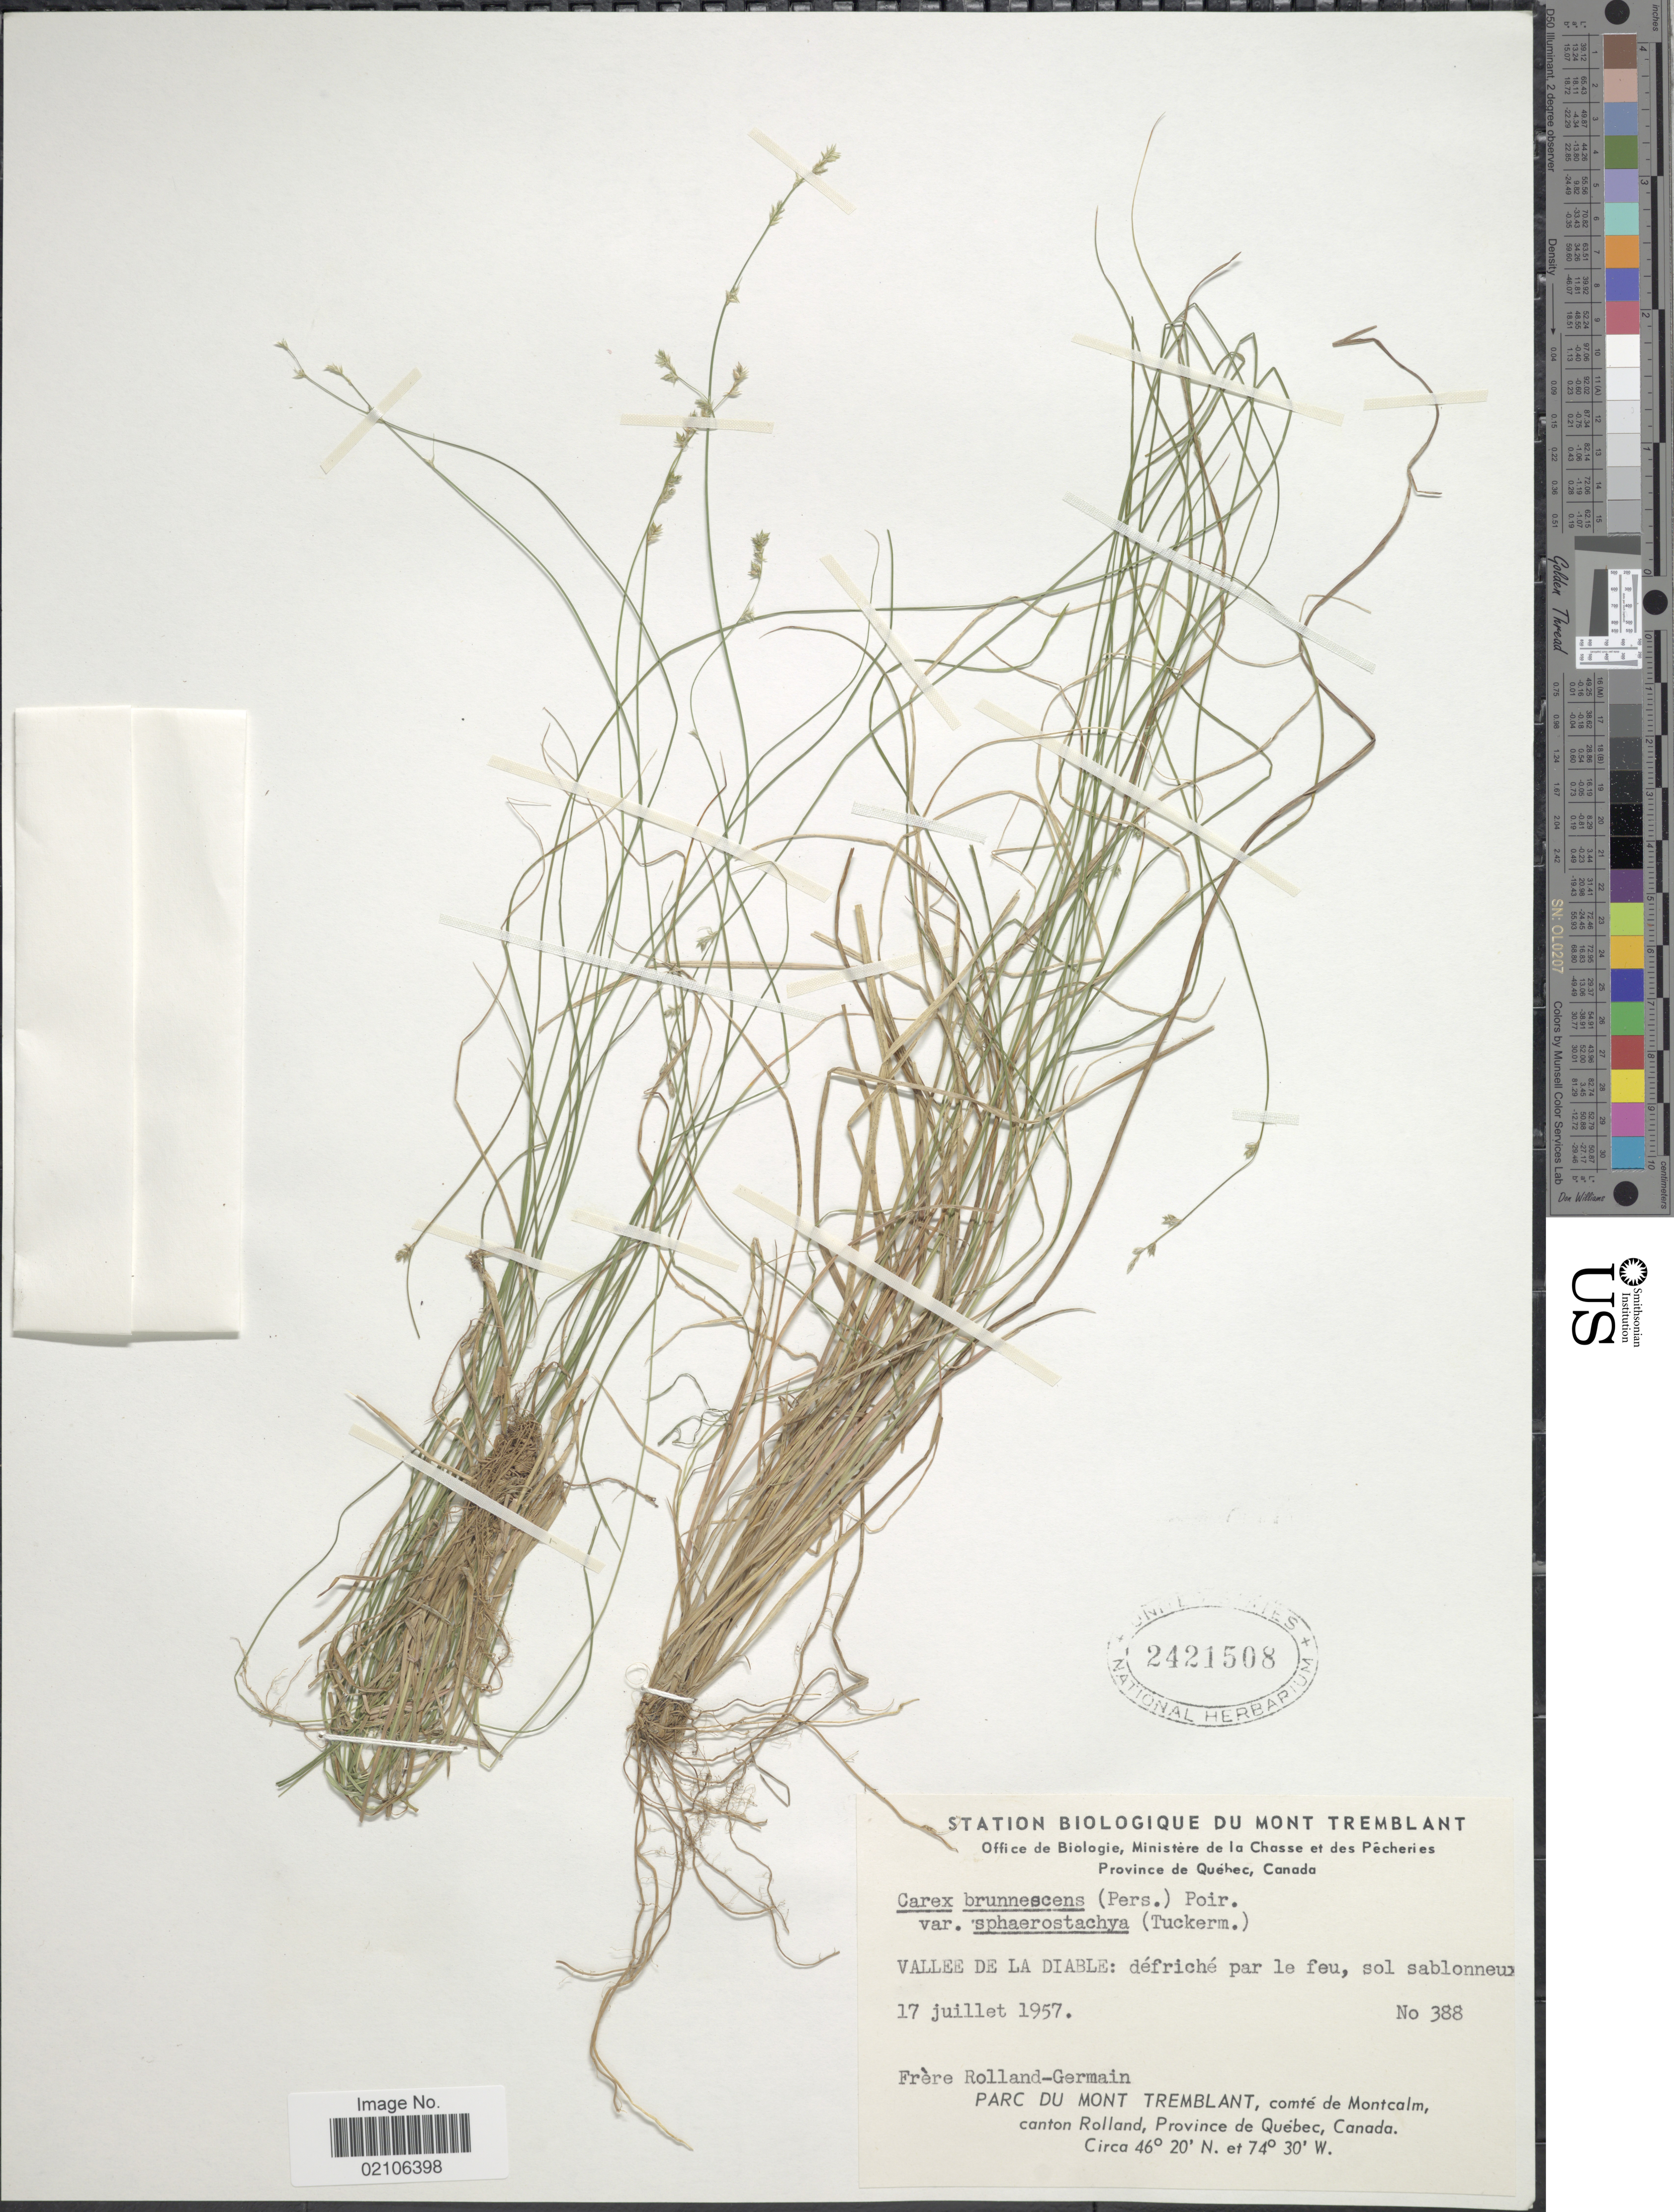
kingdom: Plantae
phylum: Tracheophyta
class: Liliopsida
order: Poales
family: Cyperaceae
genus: Carex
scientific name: Carex brunnescens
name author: (Pers.) Poir.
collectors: Rolland-Germain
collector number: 388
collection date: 1957-07-17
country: Canada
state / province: Quebec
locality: Vallee de la Diable: defriche par le feu, sol sablonneux, Parc du Mont Tremblant, comte de Montcalm canton Rolland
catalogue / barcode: US 2421508